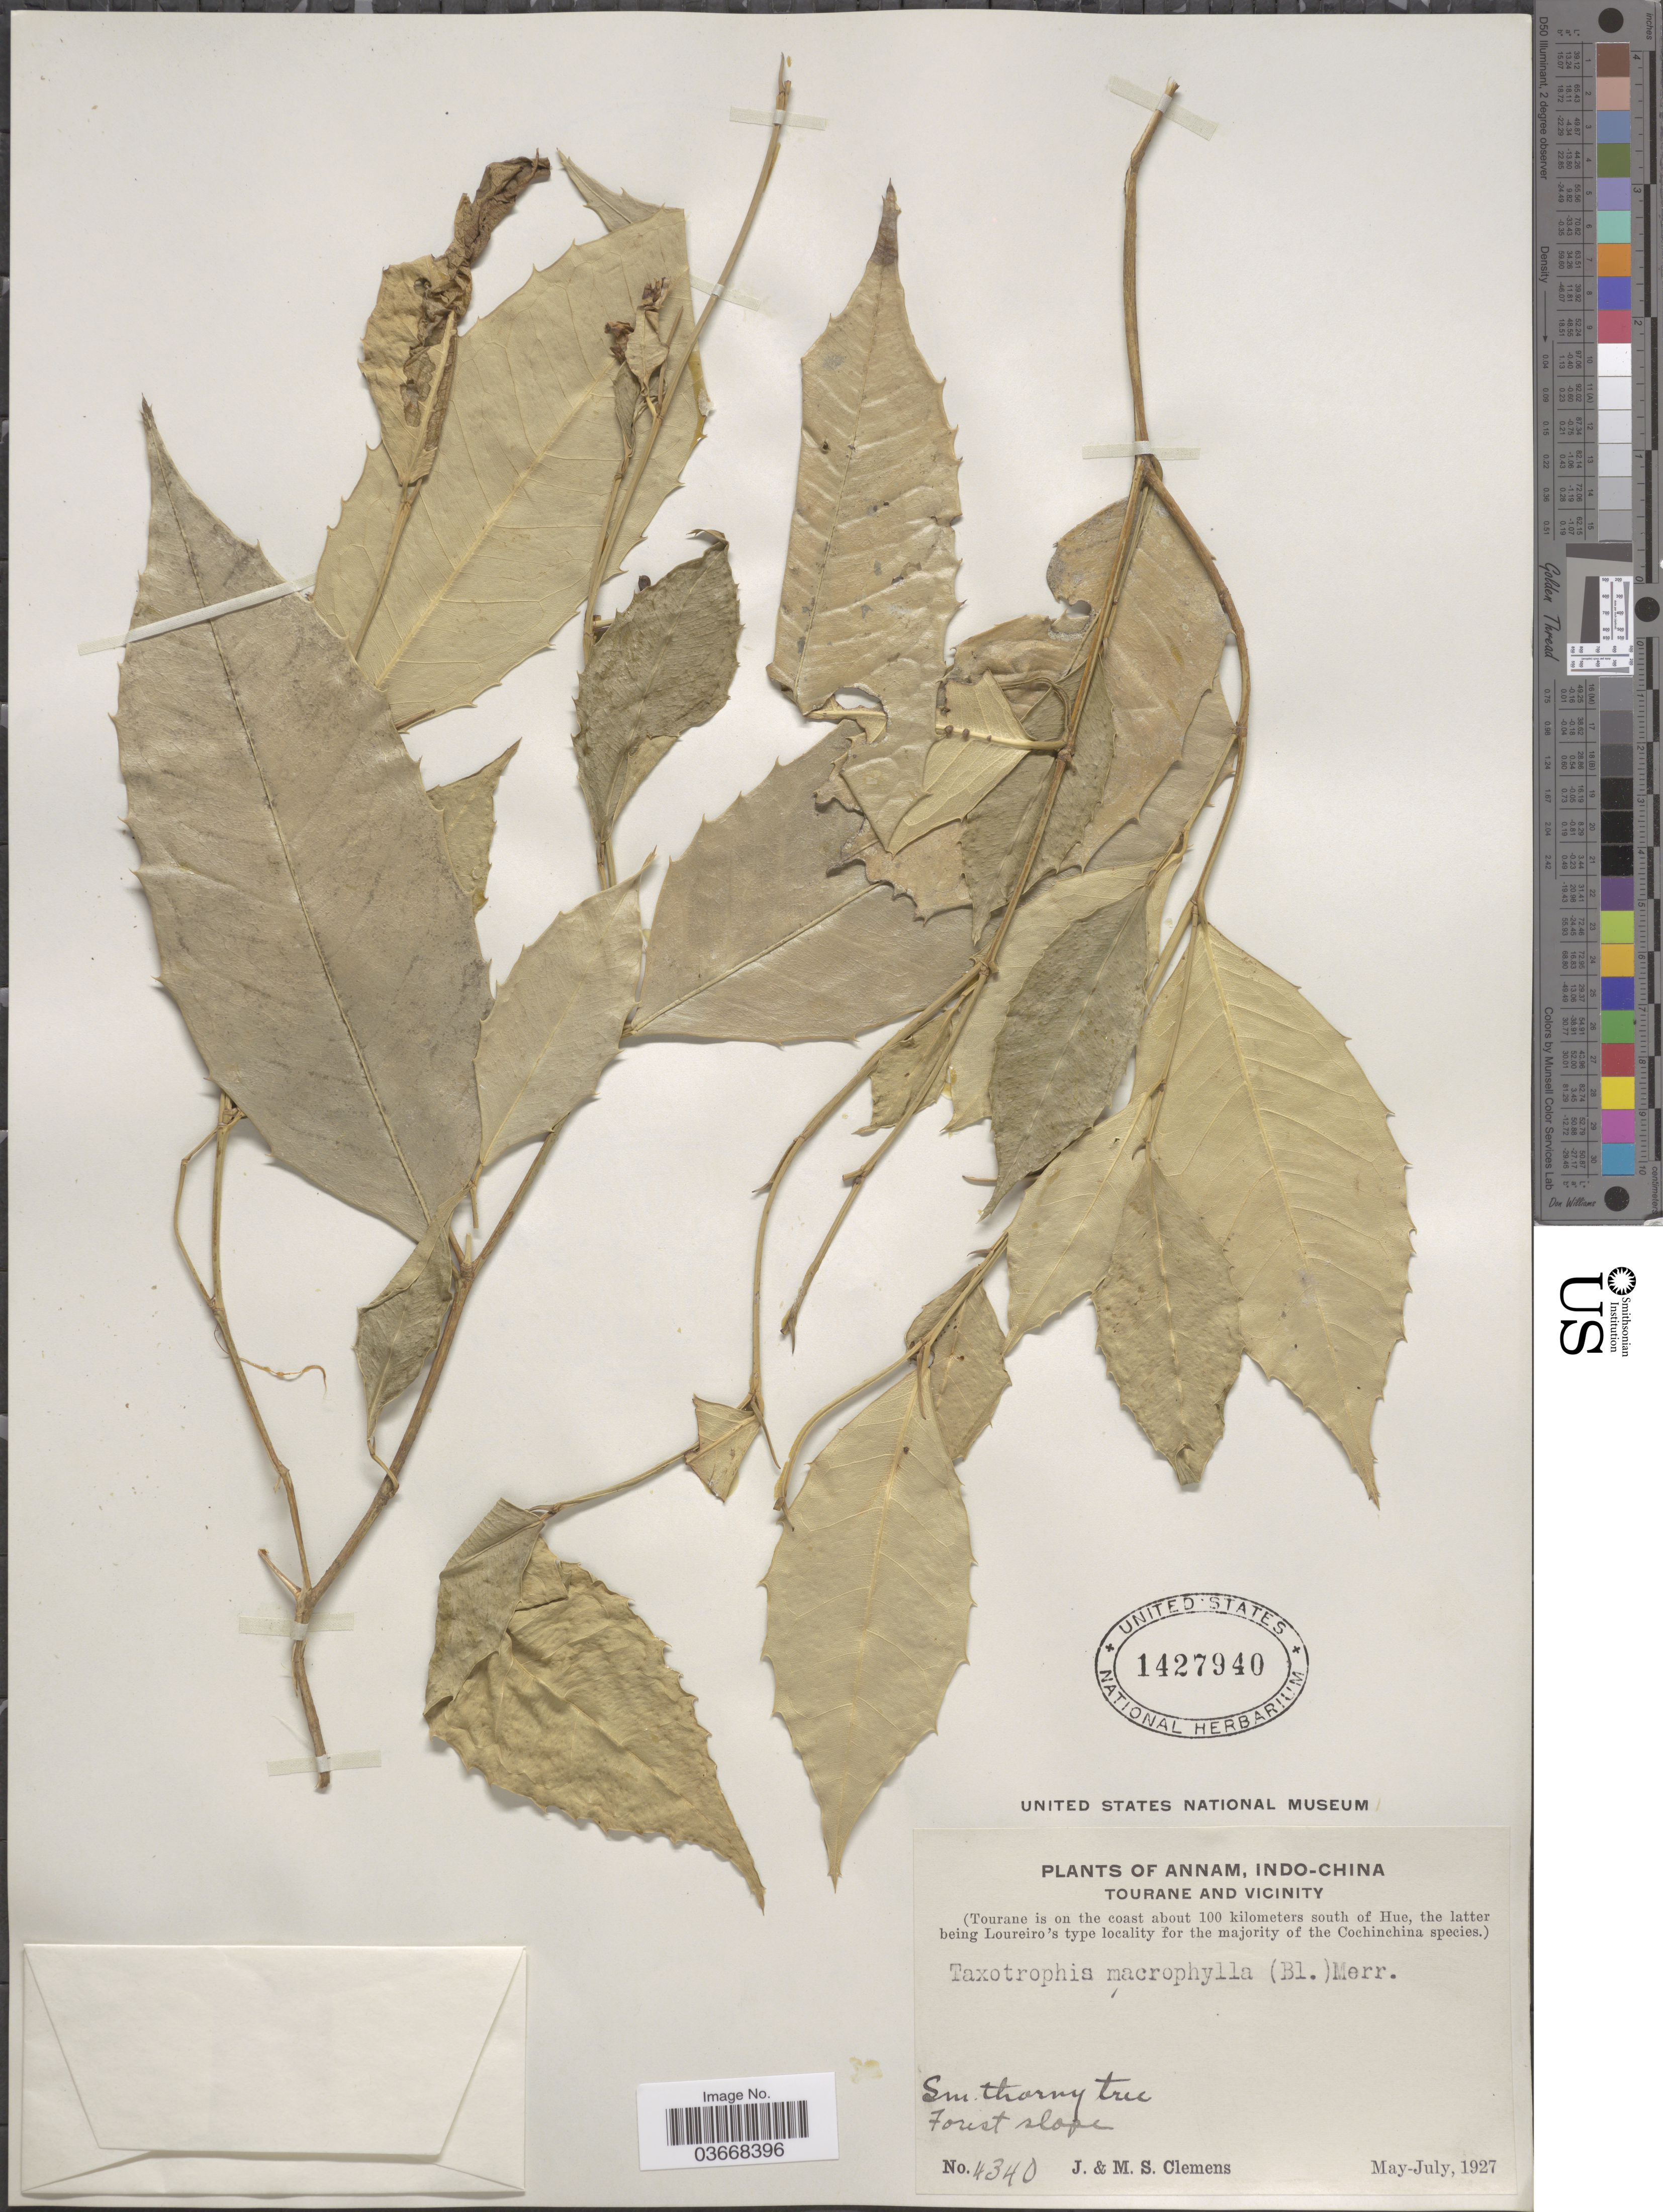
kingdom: Plantae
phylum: Tracheophyta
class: Magnoliopsida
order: Rosales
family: Moraceae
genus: Taxotrophis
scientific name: Taxotrophis ilicifolia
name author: (Kurz) S. Vidal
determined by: Strong, Mark T., (BOT), Smithsonian Institution - National Museum of Natural History (UNITED STATES)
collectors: J. Clemens & M. S. Clemens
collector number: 4340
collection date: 1927-05/1927-07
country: Vietnam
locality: Annam. Tourane and vicinity. Tourane is on the coast about 100 kilometers south of Hue.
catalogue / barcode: US 1427940